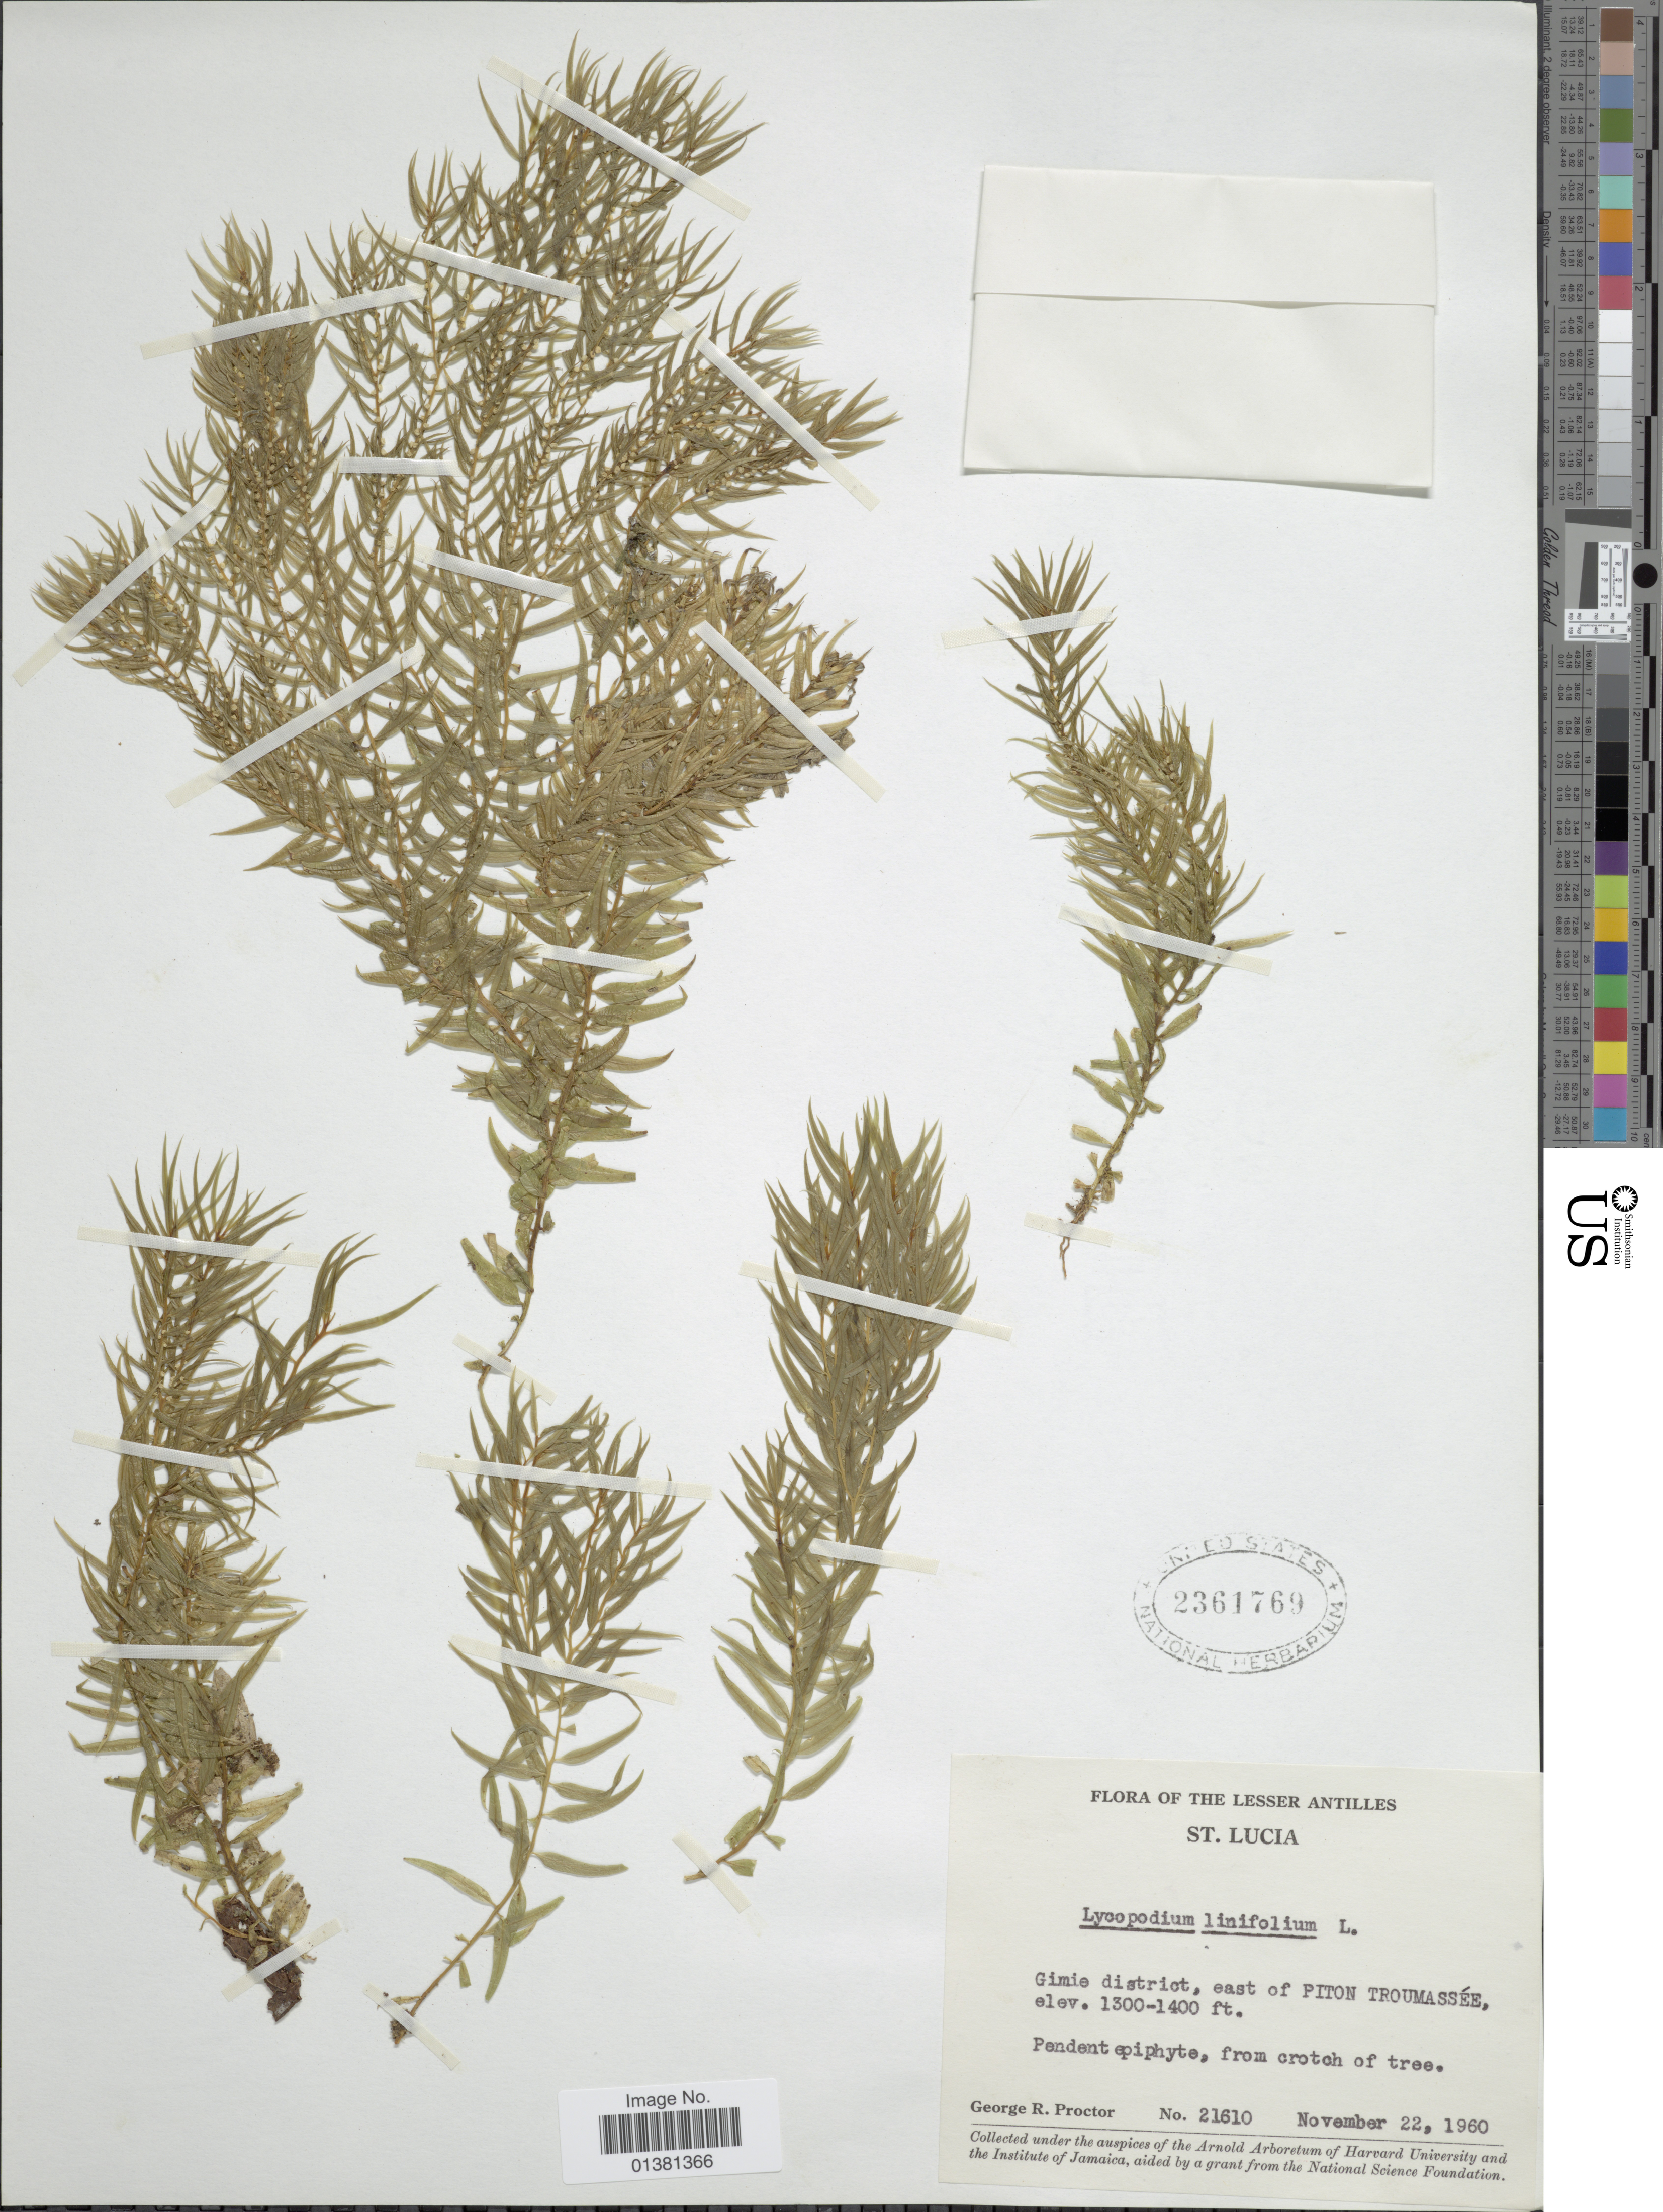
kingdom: Plantae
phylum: Tracheophyta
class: Lycopodiopsida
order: Lycopodiales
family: Lycopodiaceae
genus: Phlegmariurus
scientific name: Phlegmariurus linifolius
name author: (L.) B. Øllg.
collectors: G. R. Proctor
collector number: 21610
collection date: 1960-11-22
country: St. Lucia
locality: The Lesser Antilles, St lucia, Gimie district, east of Piton Troumassée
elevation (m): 396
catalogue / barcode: US 2361769